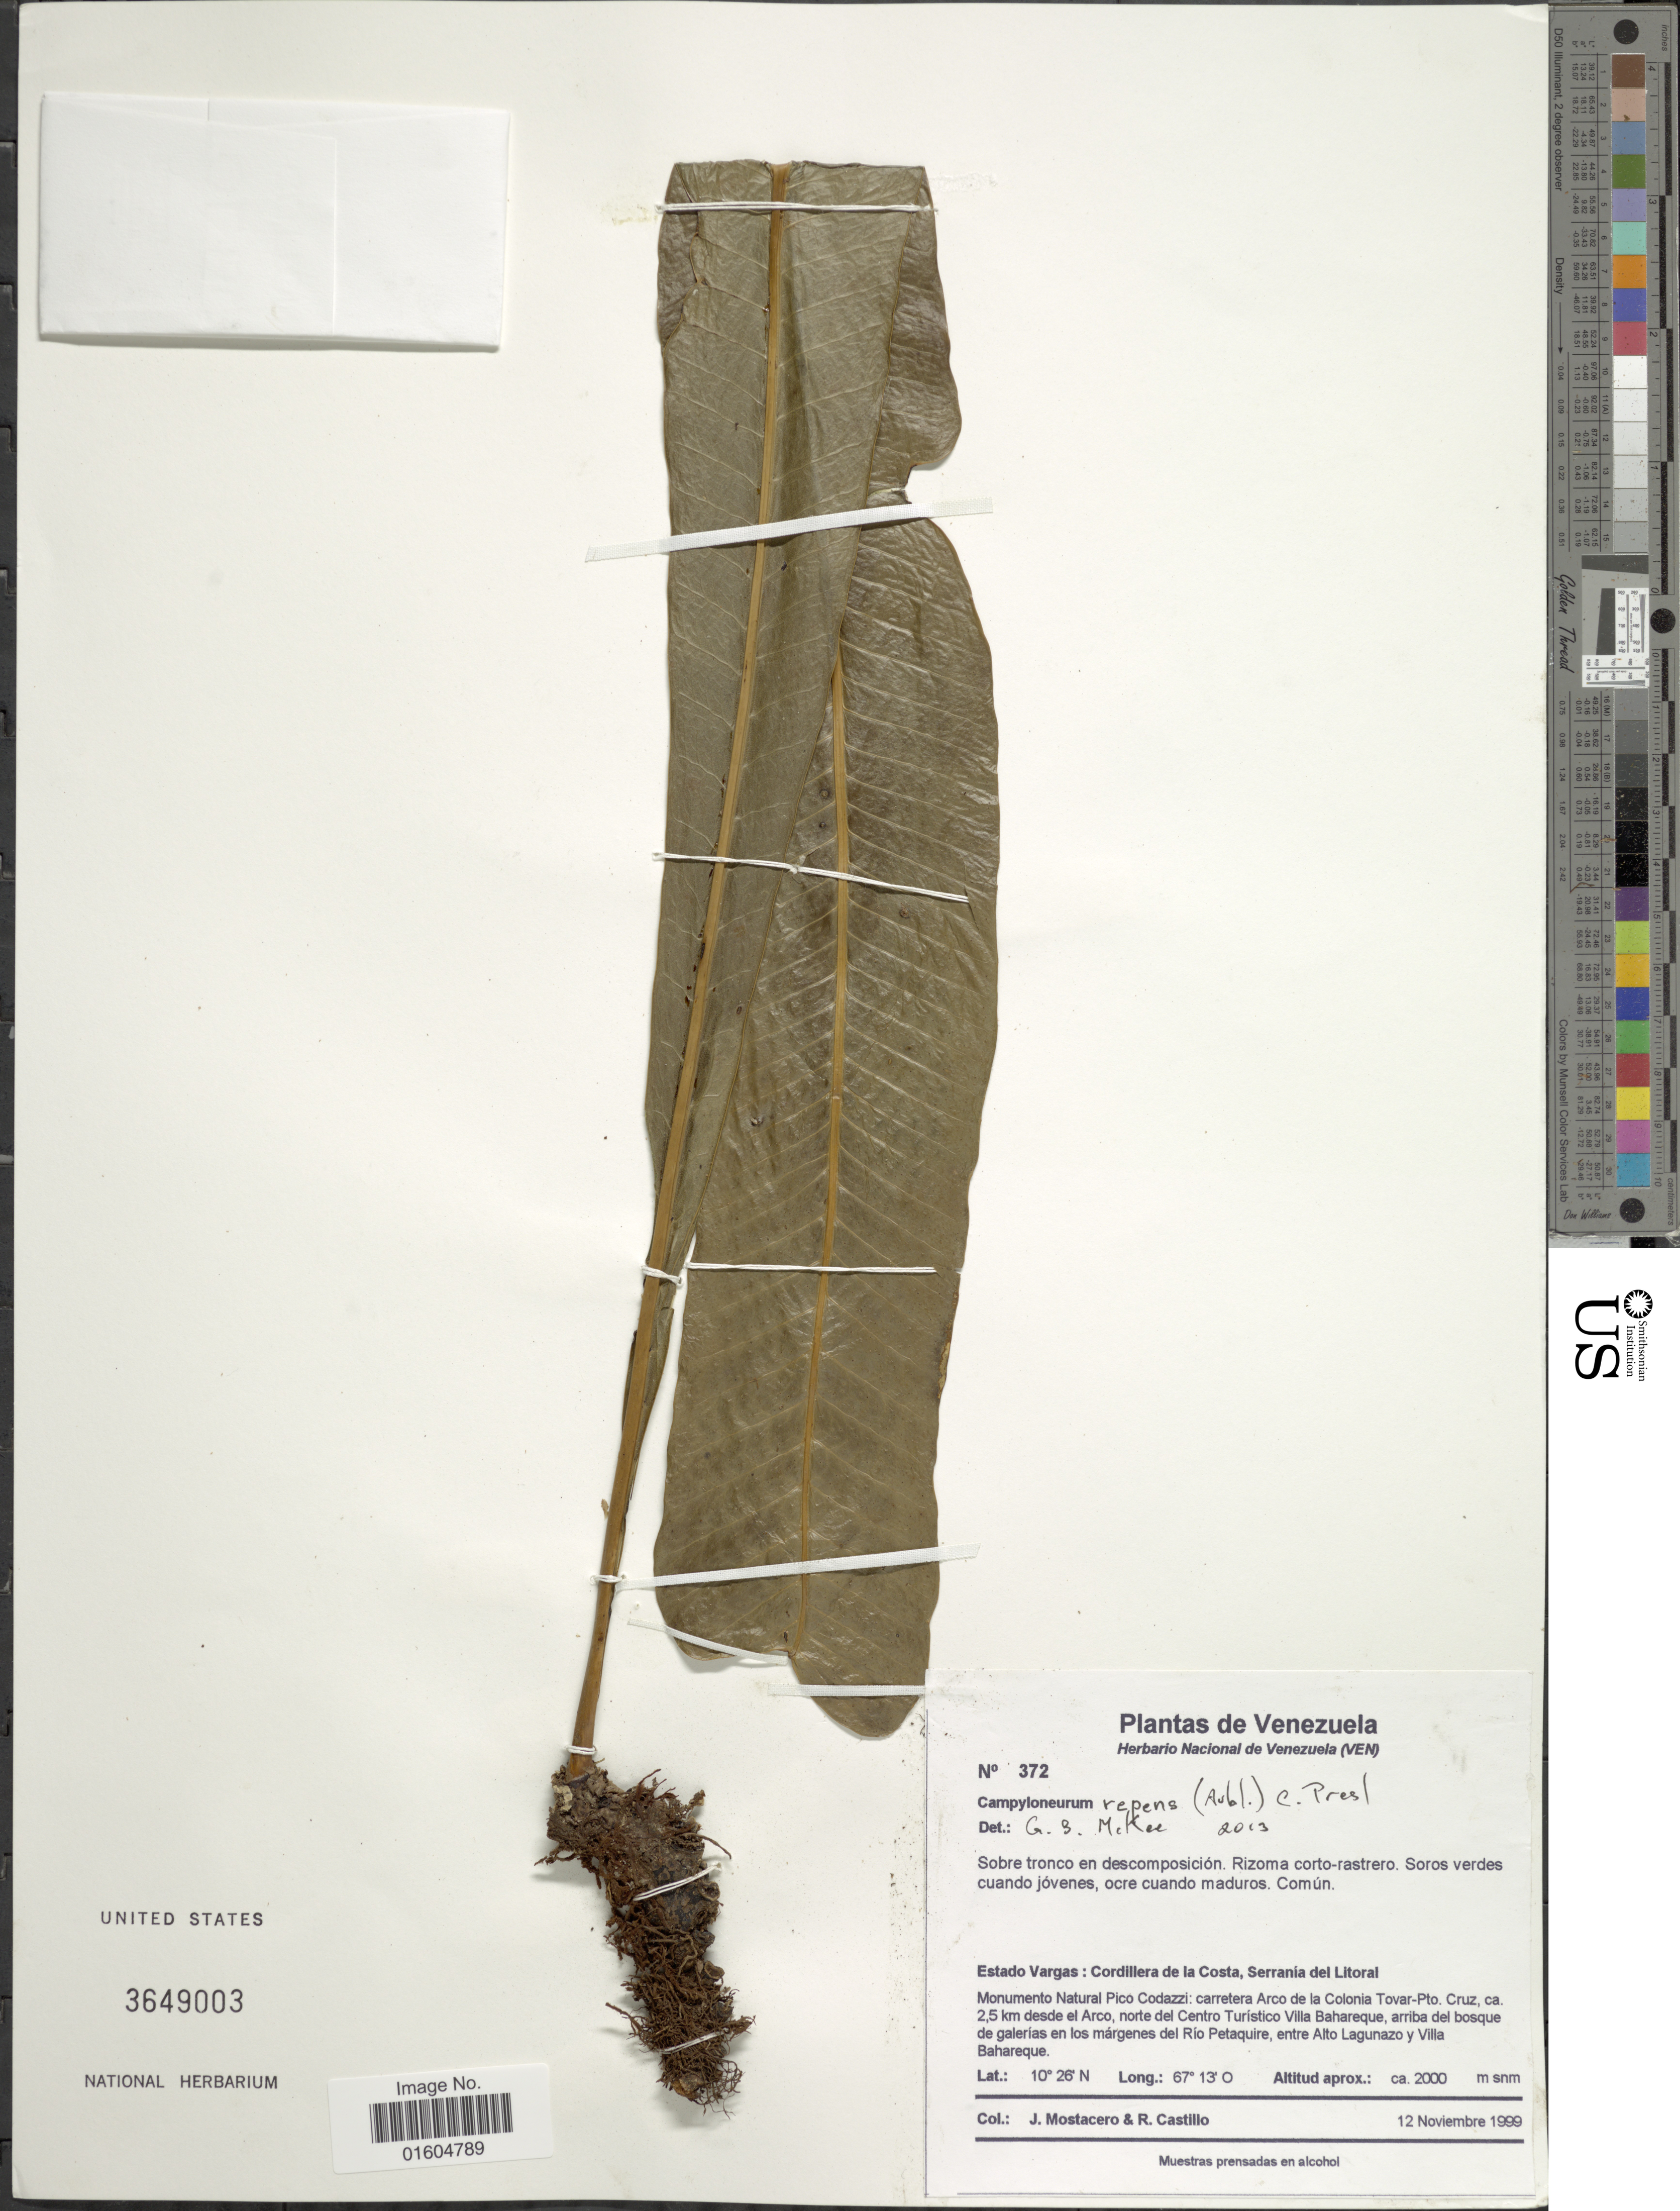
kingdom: Plantae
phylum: Tracheophyta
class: Polypodiopsida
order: Polypodiales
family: Polypodiaceae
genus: Campyloneurum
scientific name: Campyloneurum repens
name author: (Aubl.) C. Presl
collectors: J. Mostacero & R. Castillo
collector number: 372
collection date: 1999-11-12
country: Venezuela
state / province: Vargas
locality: Venezuela. Estado Vargas: Cordillera de la Costa, Serrania del Litoral. Monumento Natural Pico Codazzi: carretera Arco de la Colonia Tovar--Pto. Cruz, 2,5 km desde el Arco, norte del Centro Turistico Villa Bahareque, arriba del bosque de galerias en los margenes del Rio Petaquire, entre Alto Lagunazo y Villa Bahareque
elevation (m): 2000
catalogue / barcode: US 3649003